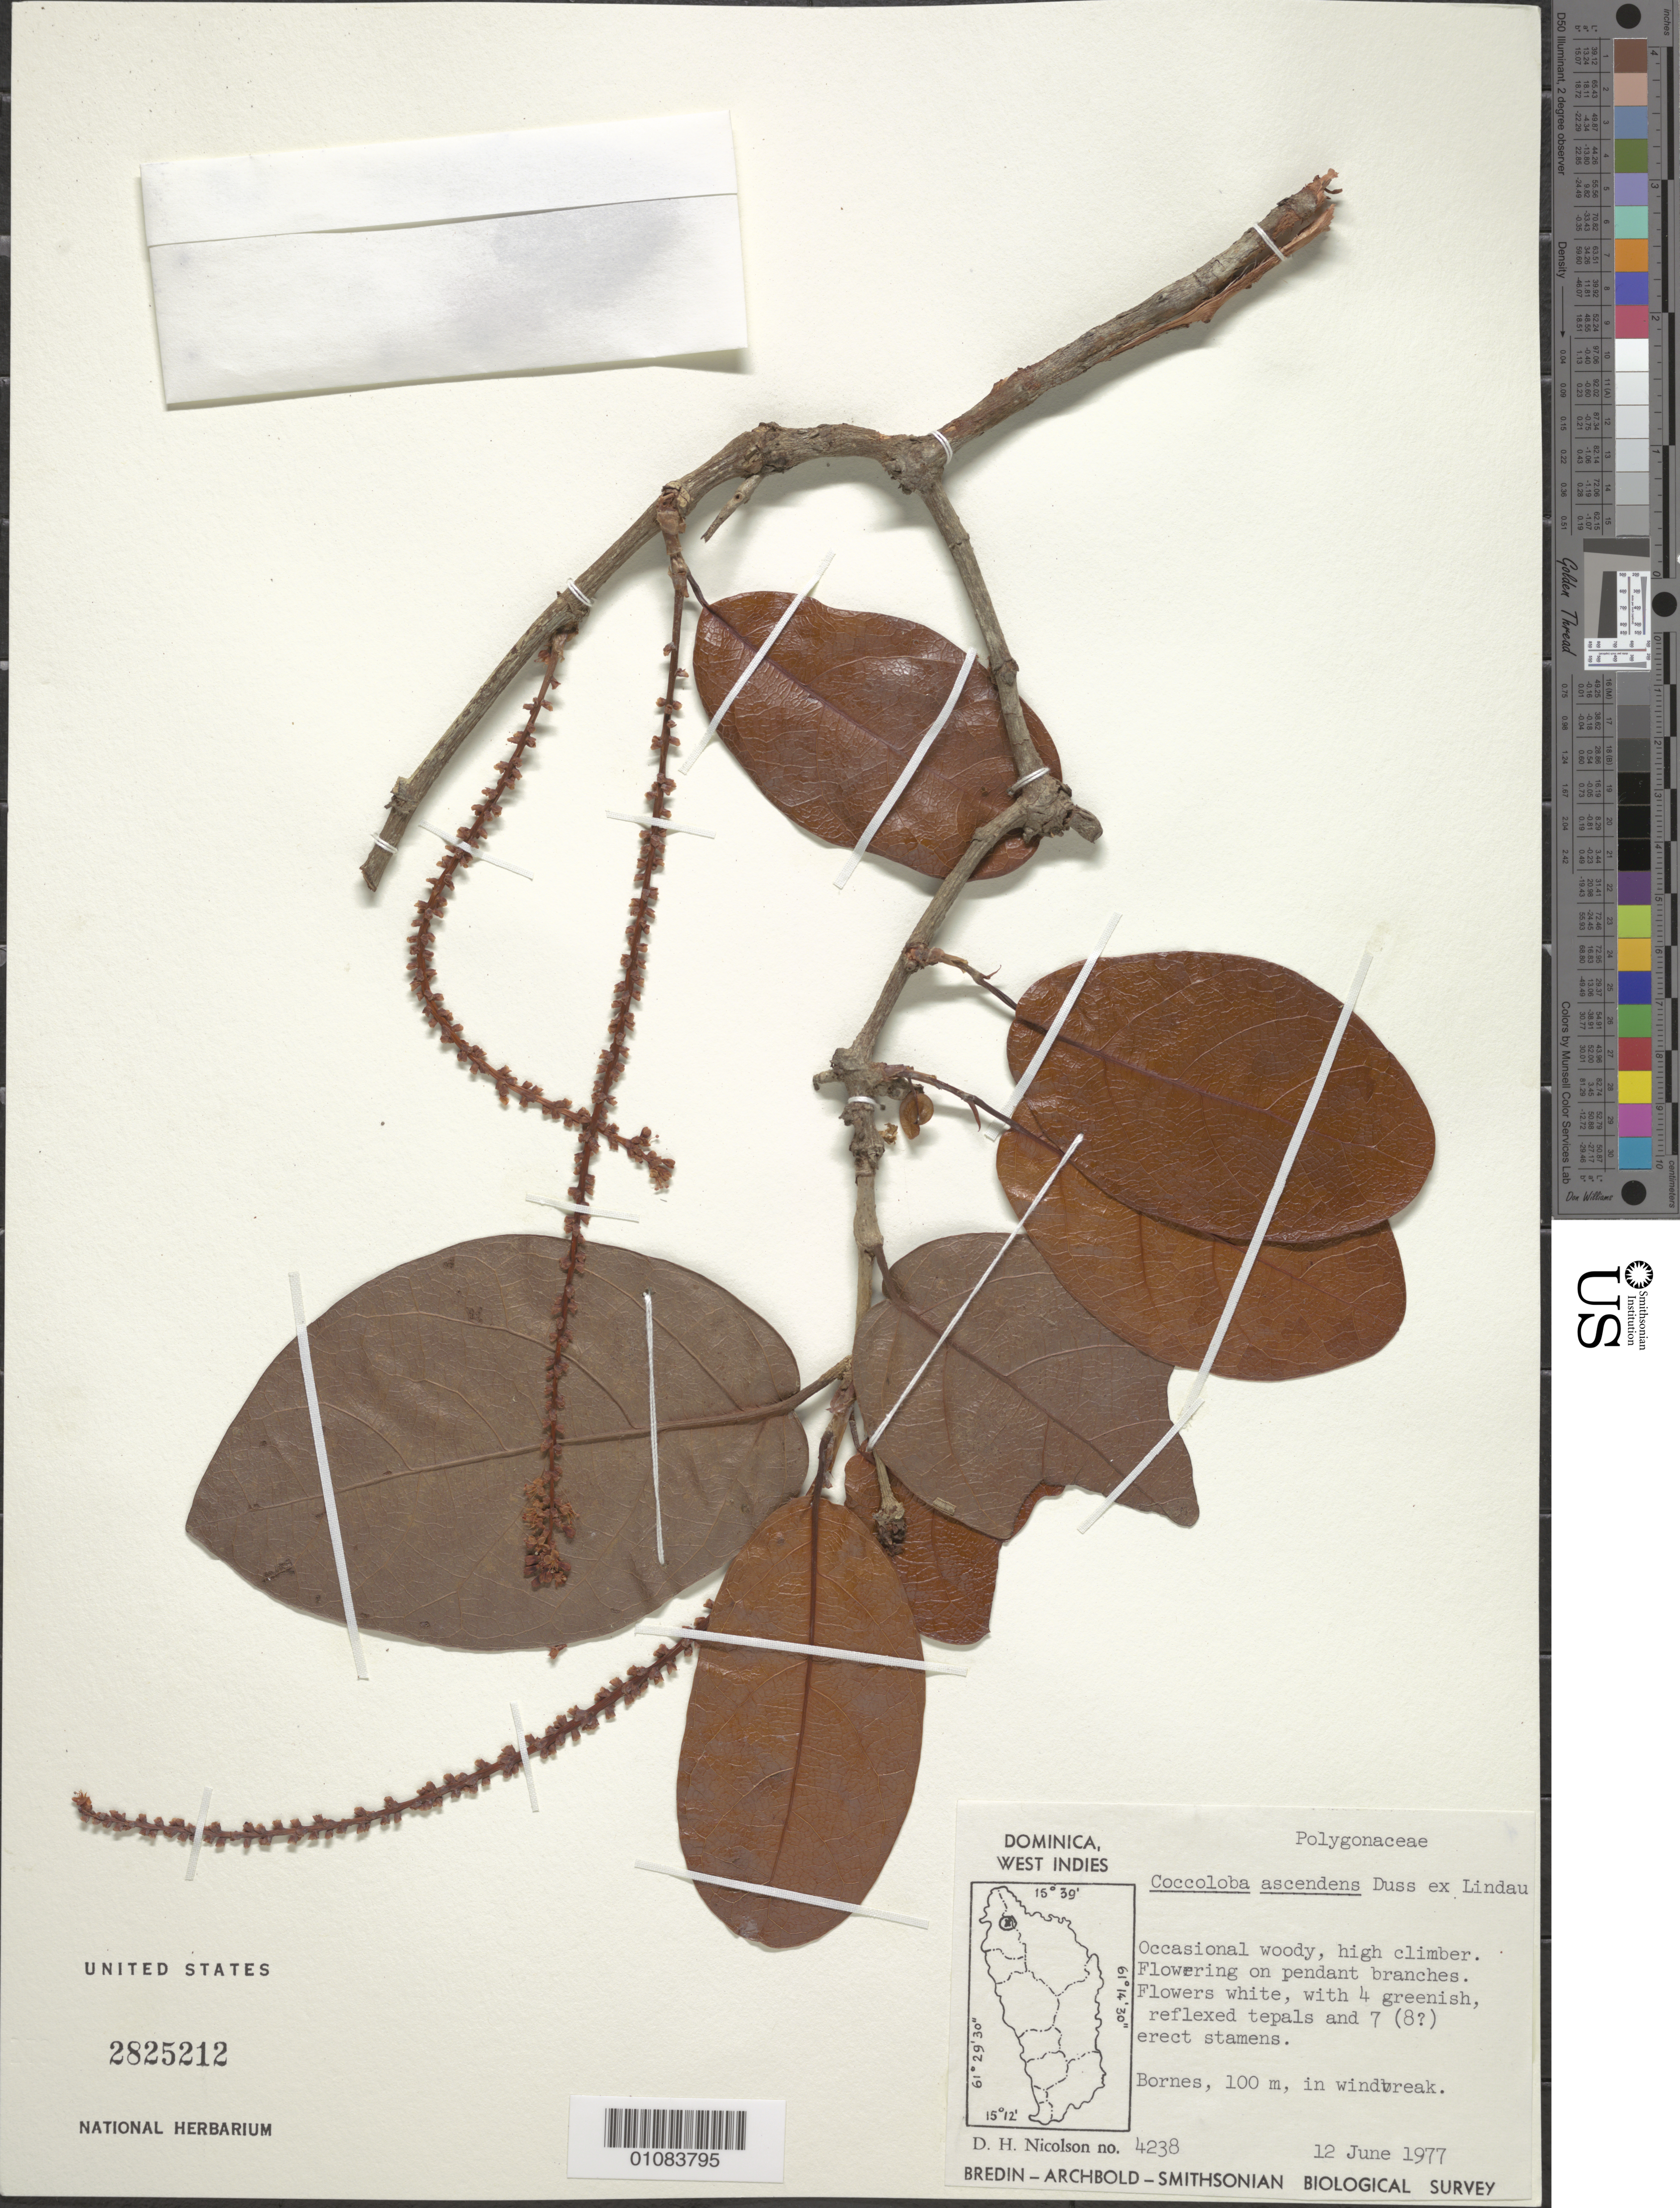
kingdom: Plantae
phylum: Tracheophyta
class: Magnoliopsida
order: Caryophyllales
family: Polygonaceae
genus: Coccoloba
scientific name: Coccoloba ascendens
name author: Duss ex Lindau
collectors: D. H. Nicolson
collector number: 4238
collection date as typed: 12 Jun 1977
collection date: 1977-06-12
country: Dominica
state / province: St. John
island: Dominica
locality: Bornes, in windbreak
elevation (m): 100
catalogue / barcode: US 2825212